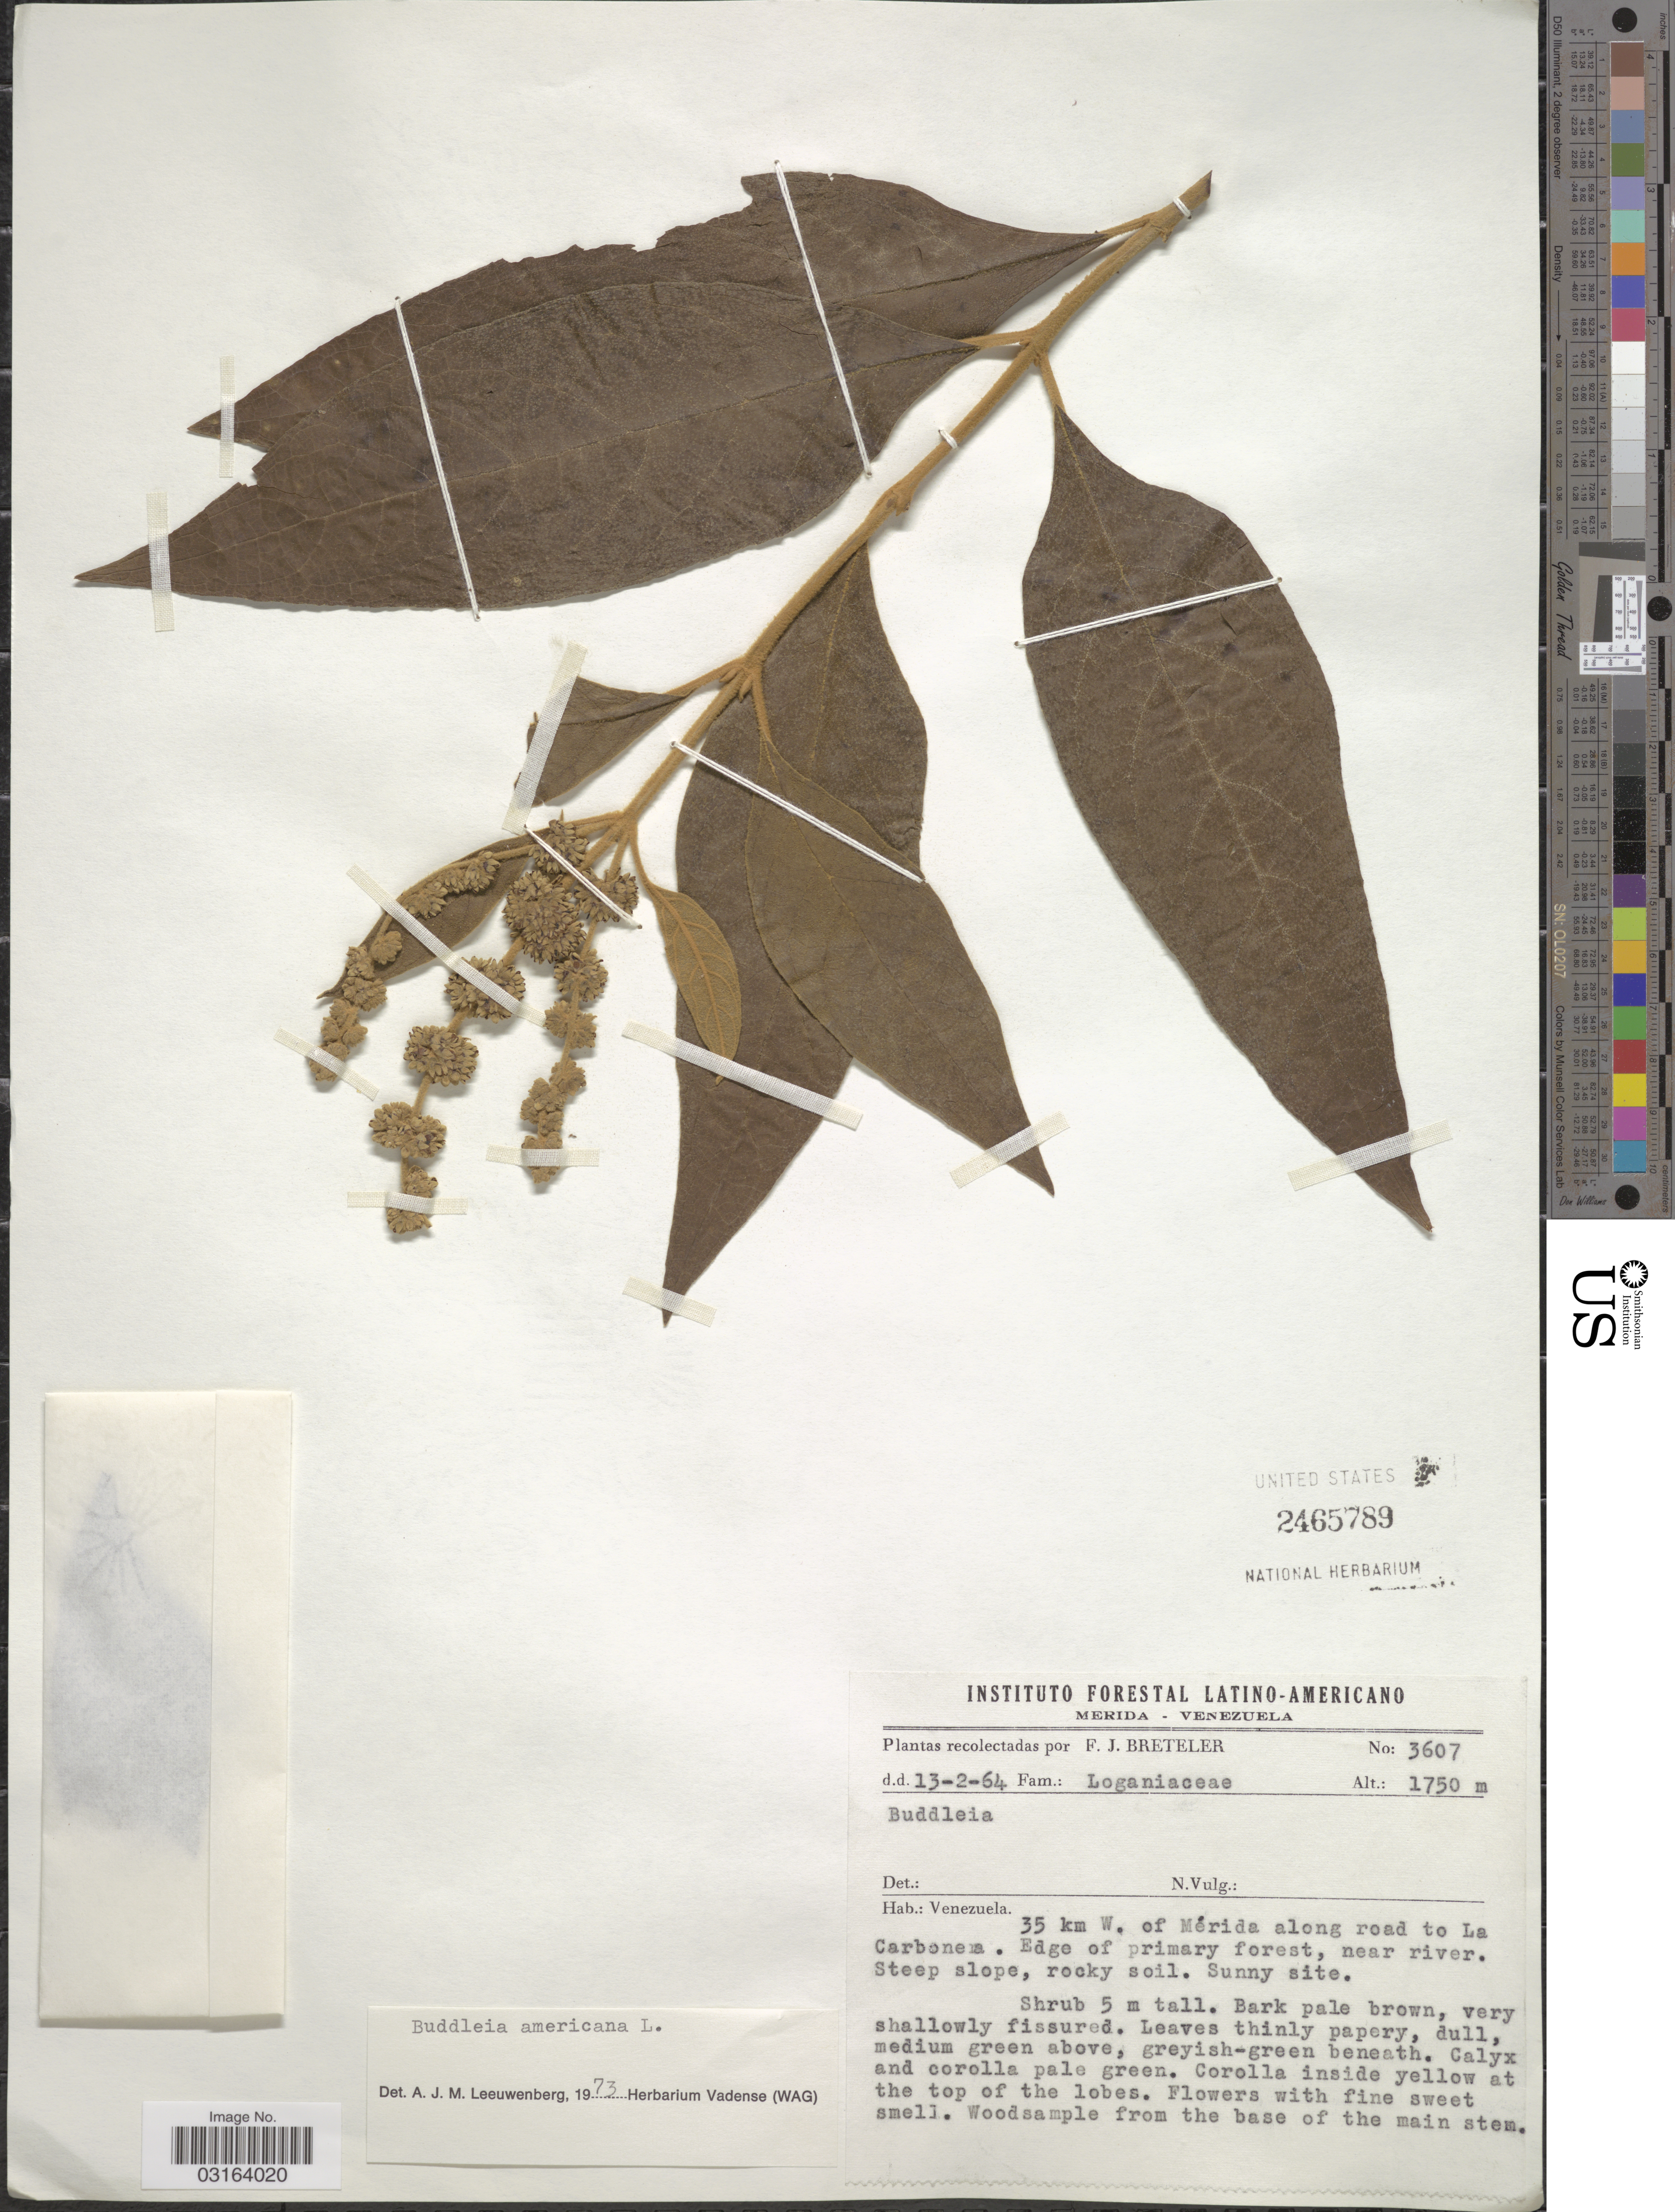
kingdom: Plantae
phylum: Tracheophyta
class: Magnoliopsida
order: Lamiales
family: Scrophulariaceae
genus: Buddleja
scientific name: Buddleja americana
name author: L.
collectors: F. J. Breteler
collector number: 3607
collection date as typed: Transcribed d/m/y: 13/2/64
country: Venezuela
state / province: Mérida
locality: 35 km W. of Mérida along road to La Carbonera. Edge of primary forest, near river.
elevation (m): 1750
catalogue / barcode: US 2465789